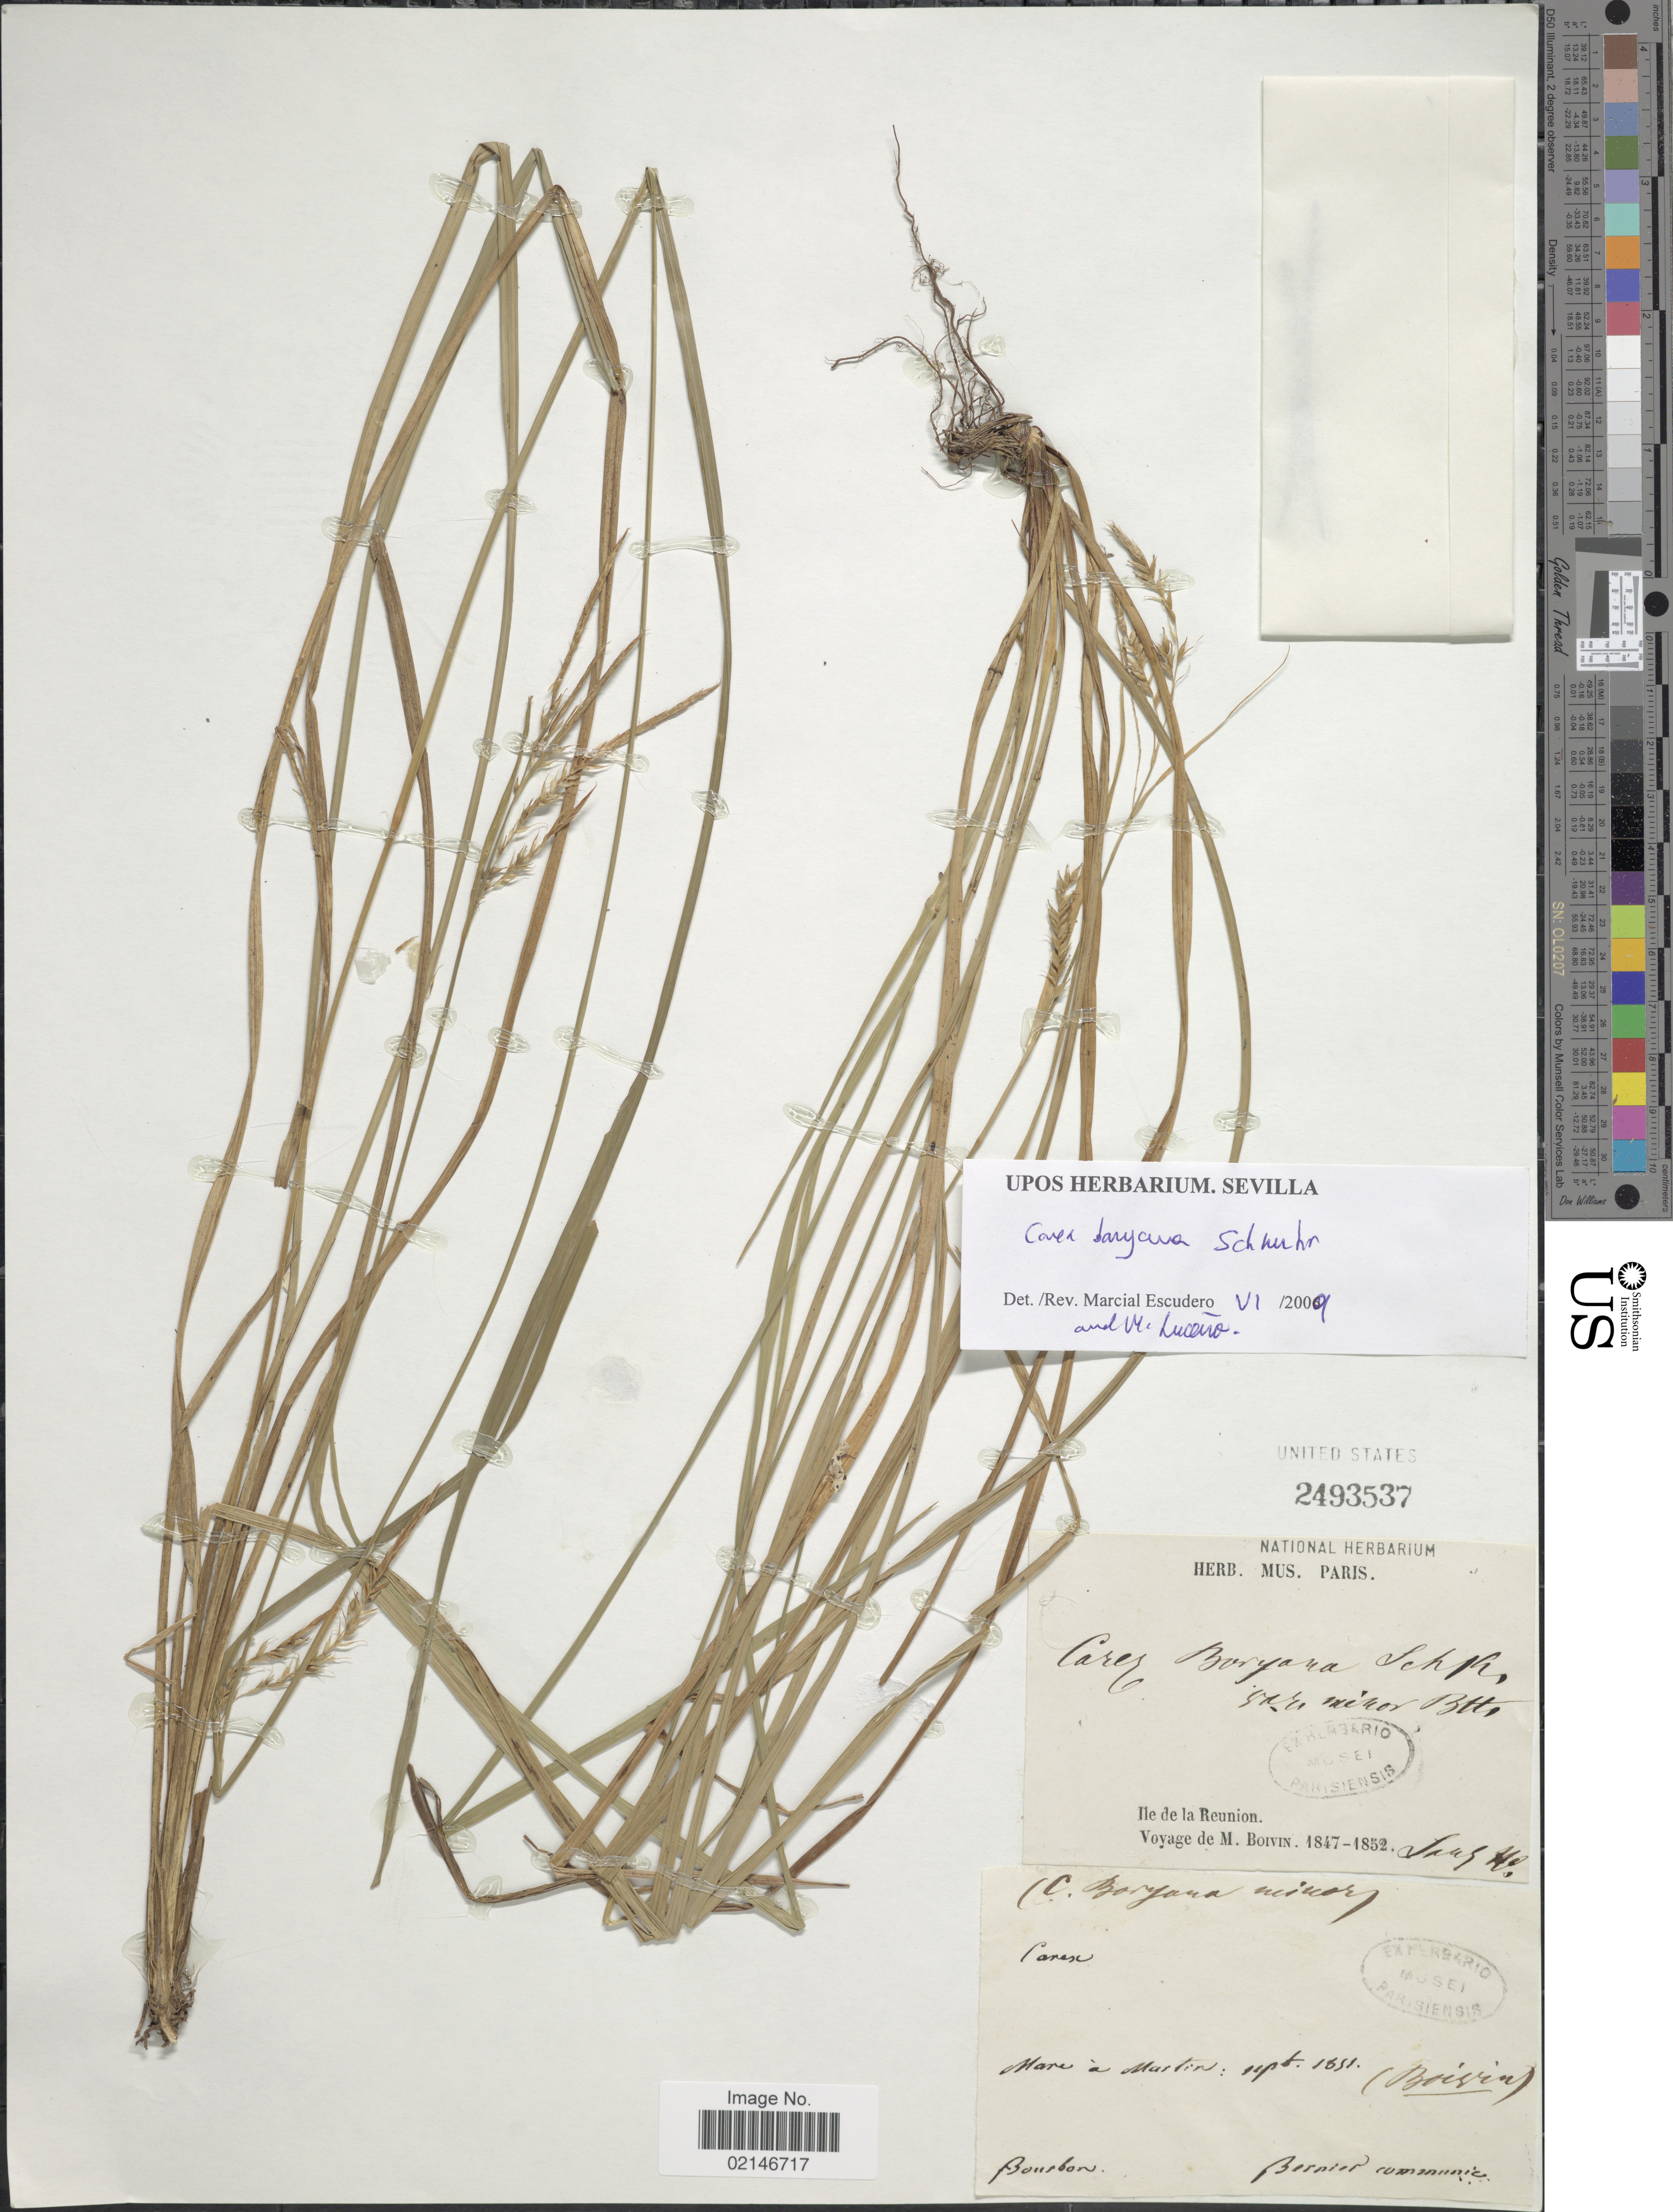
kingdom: Plantae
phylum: Tracheophyta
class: Liliopsida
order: Poales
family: Cyperaceae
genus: Carex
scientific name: Carex boryana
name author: Schkuhr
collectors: M. Boivin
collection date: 1853-09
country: Reunion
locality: Mare a Martin, Ile de la Reunion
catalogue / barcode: US 2493537